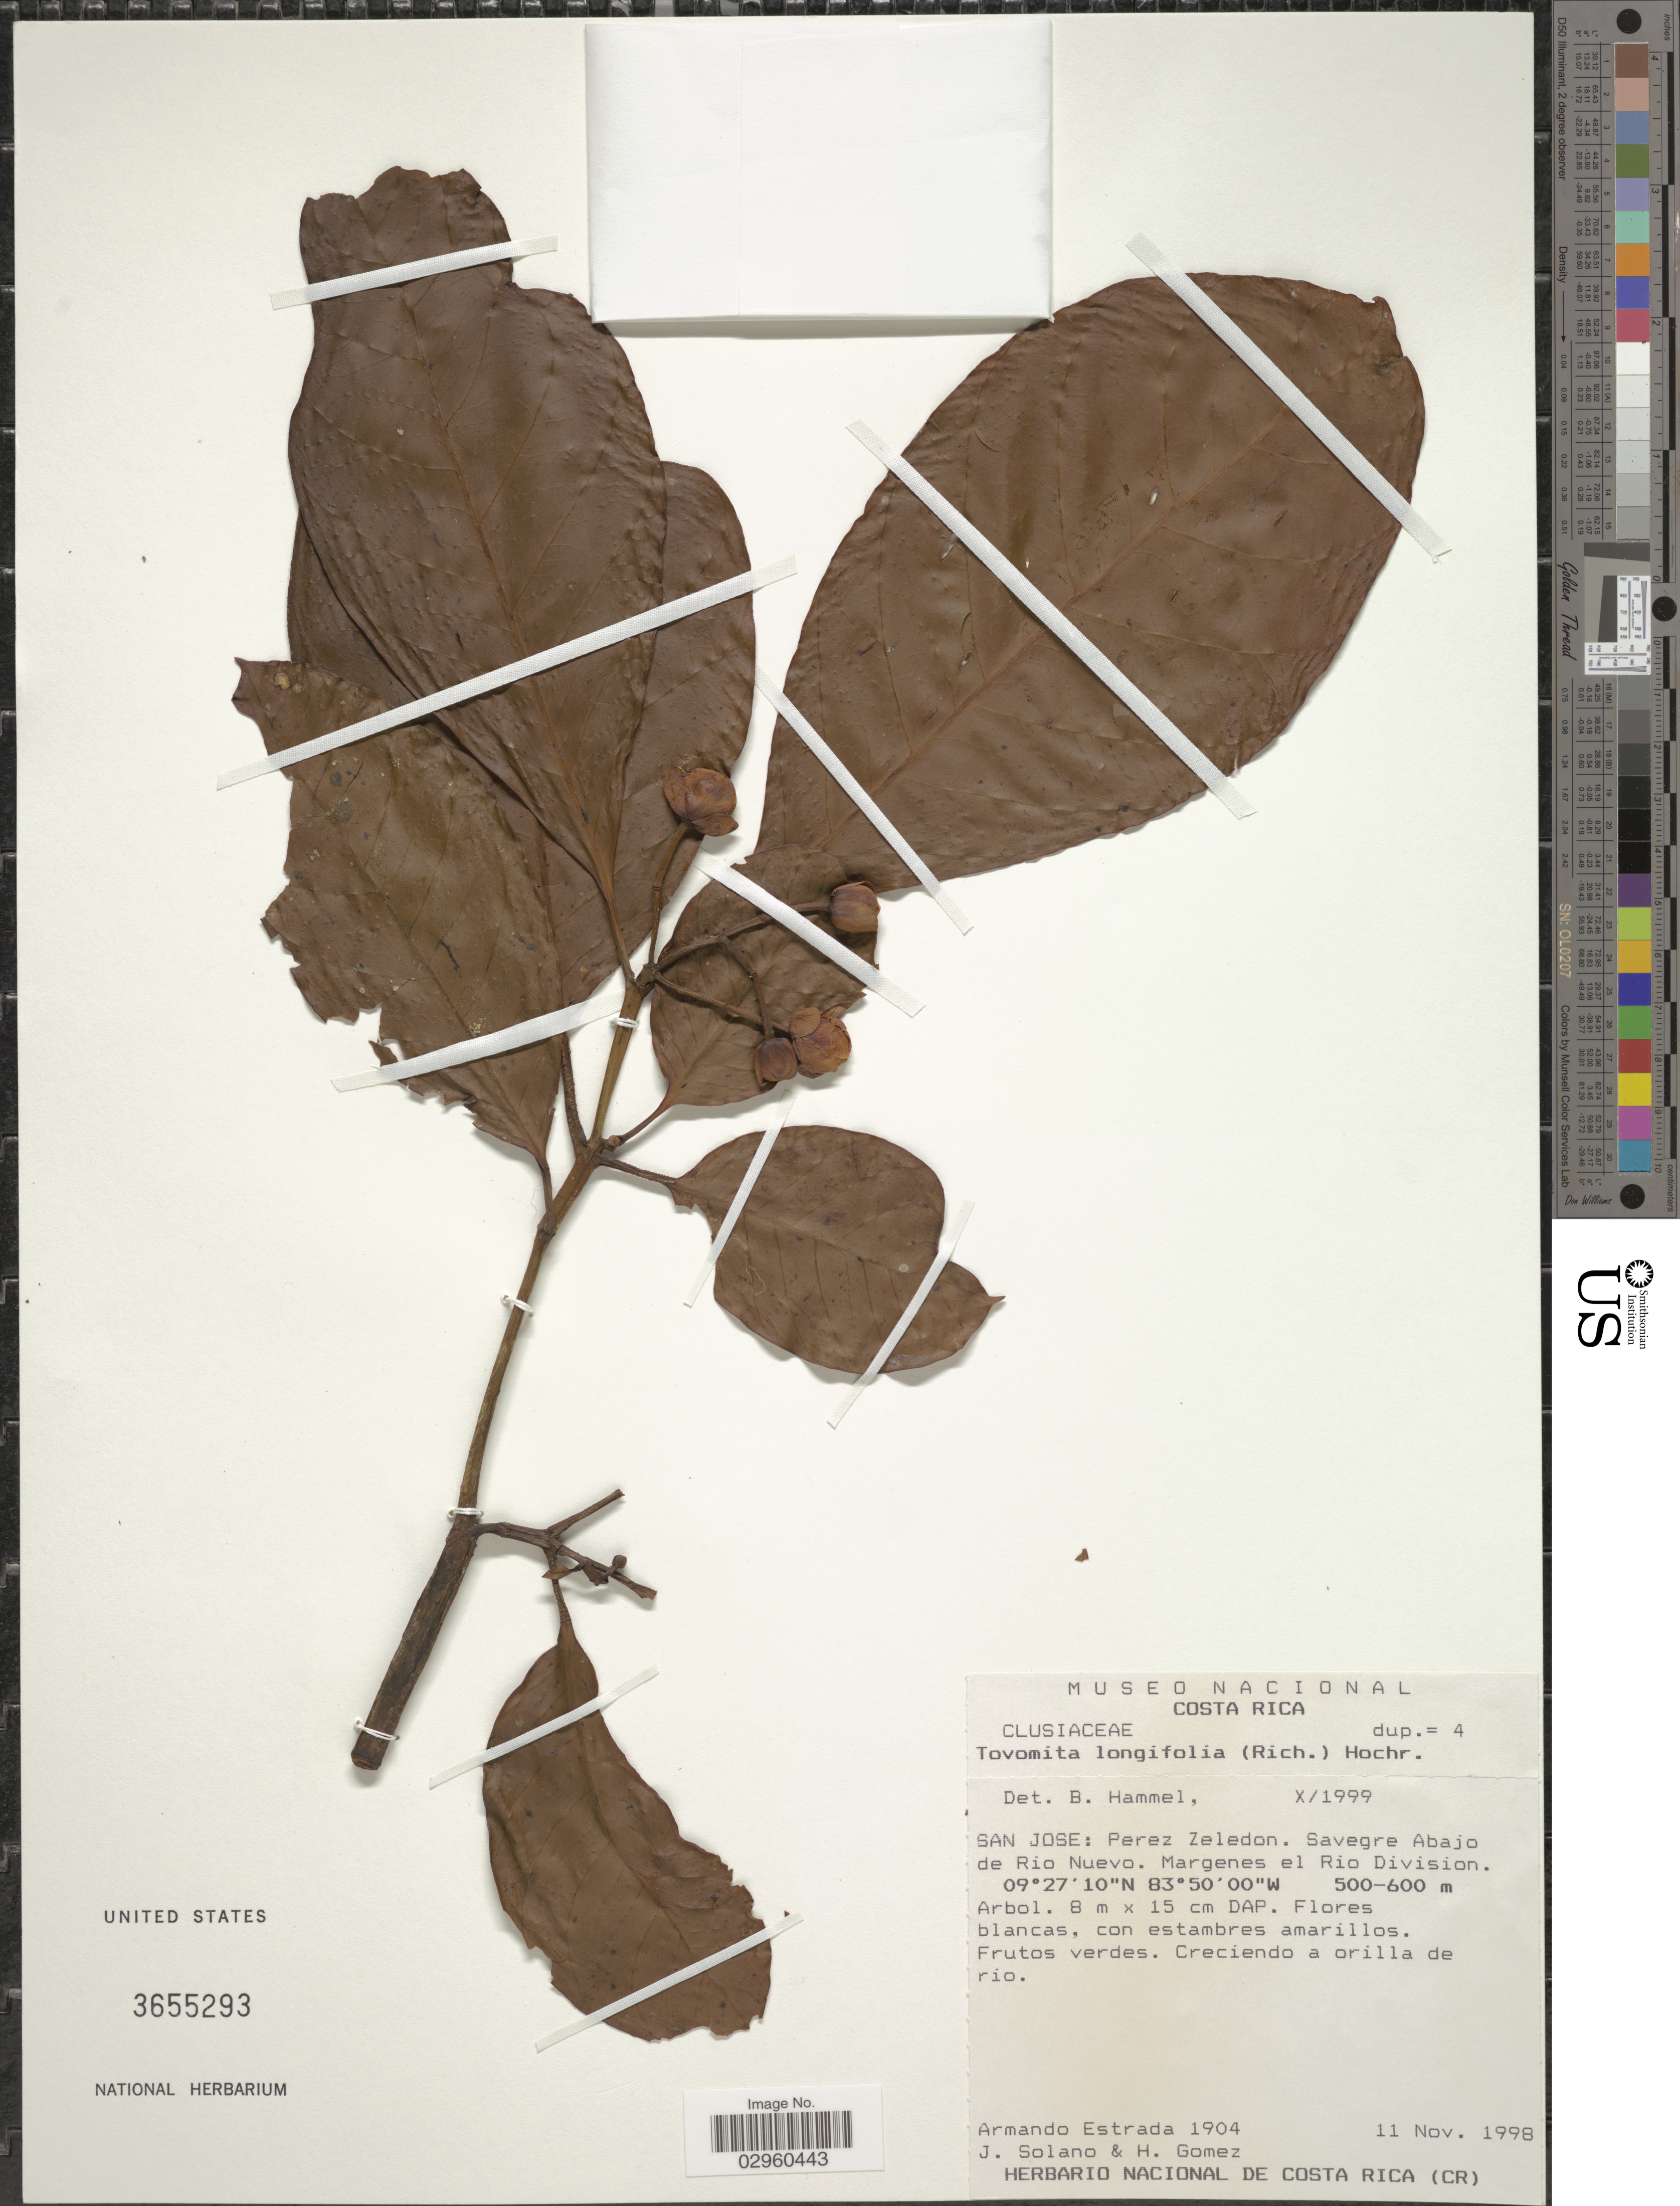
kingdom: Plantae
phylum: Tracheophyta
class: Magnoliopsida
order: Malpighiales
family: Clusiaceae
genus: Tovomita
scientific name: Tovomita longifolia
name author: (Rich.) Hochr.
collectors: A. Estrada, J. Solano & H. Gomez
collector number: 1904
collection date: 1998-11-11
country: Costa Rica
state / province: San José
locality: San Jose: Perez Zeledon. Savegre Abajo de Rio Nuevo. Margenes el Rio Division.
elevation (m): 500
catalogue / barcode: US 3655293